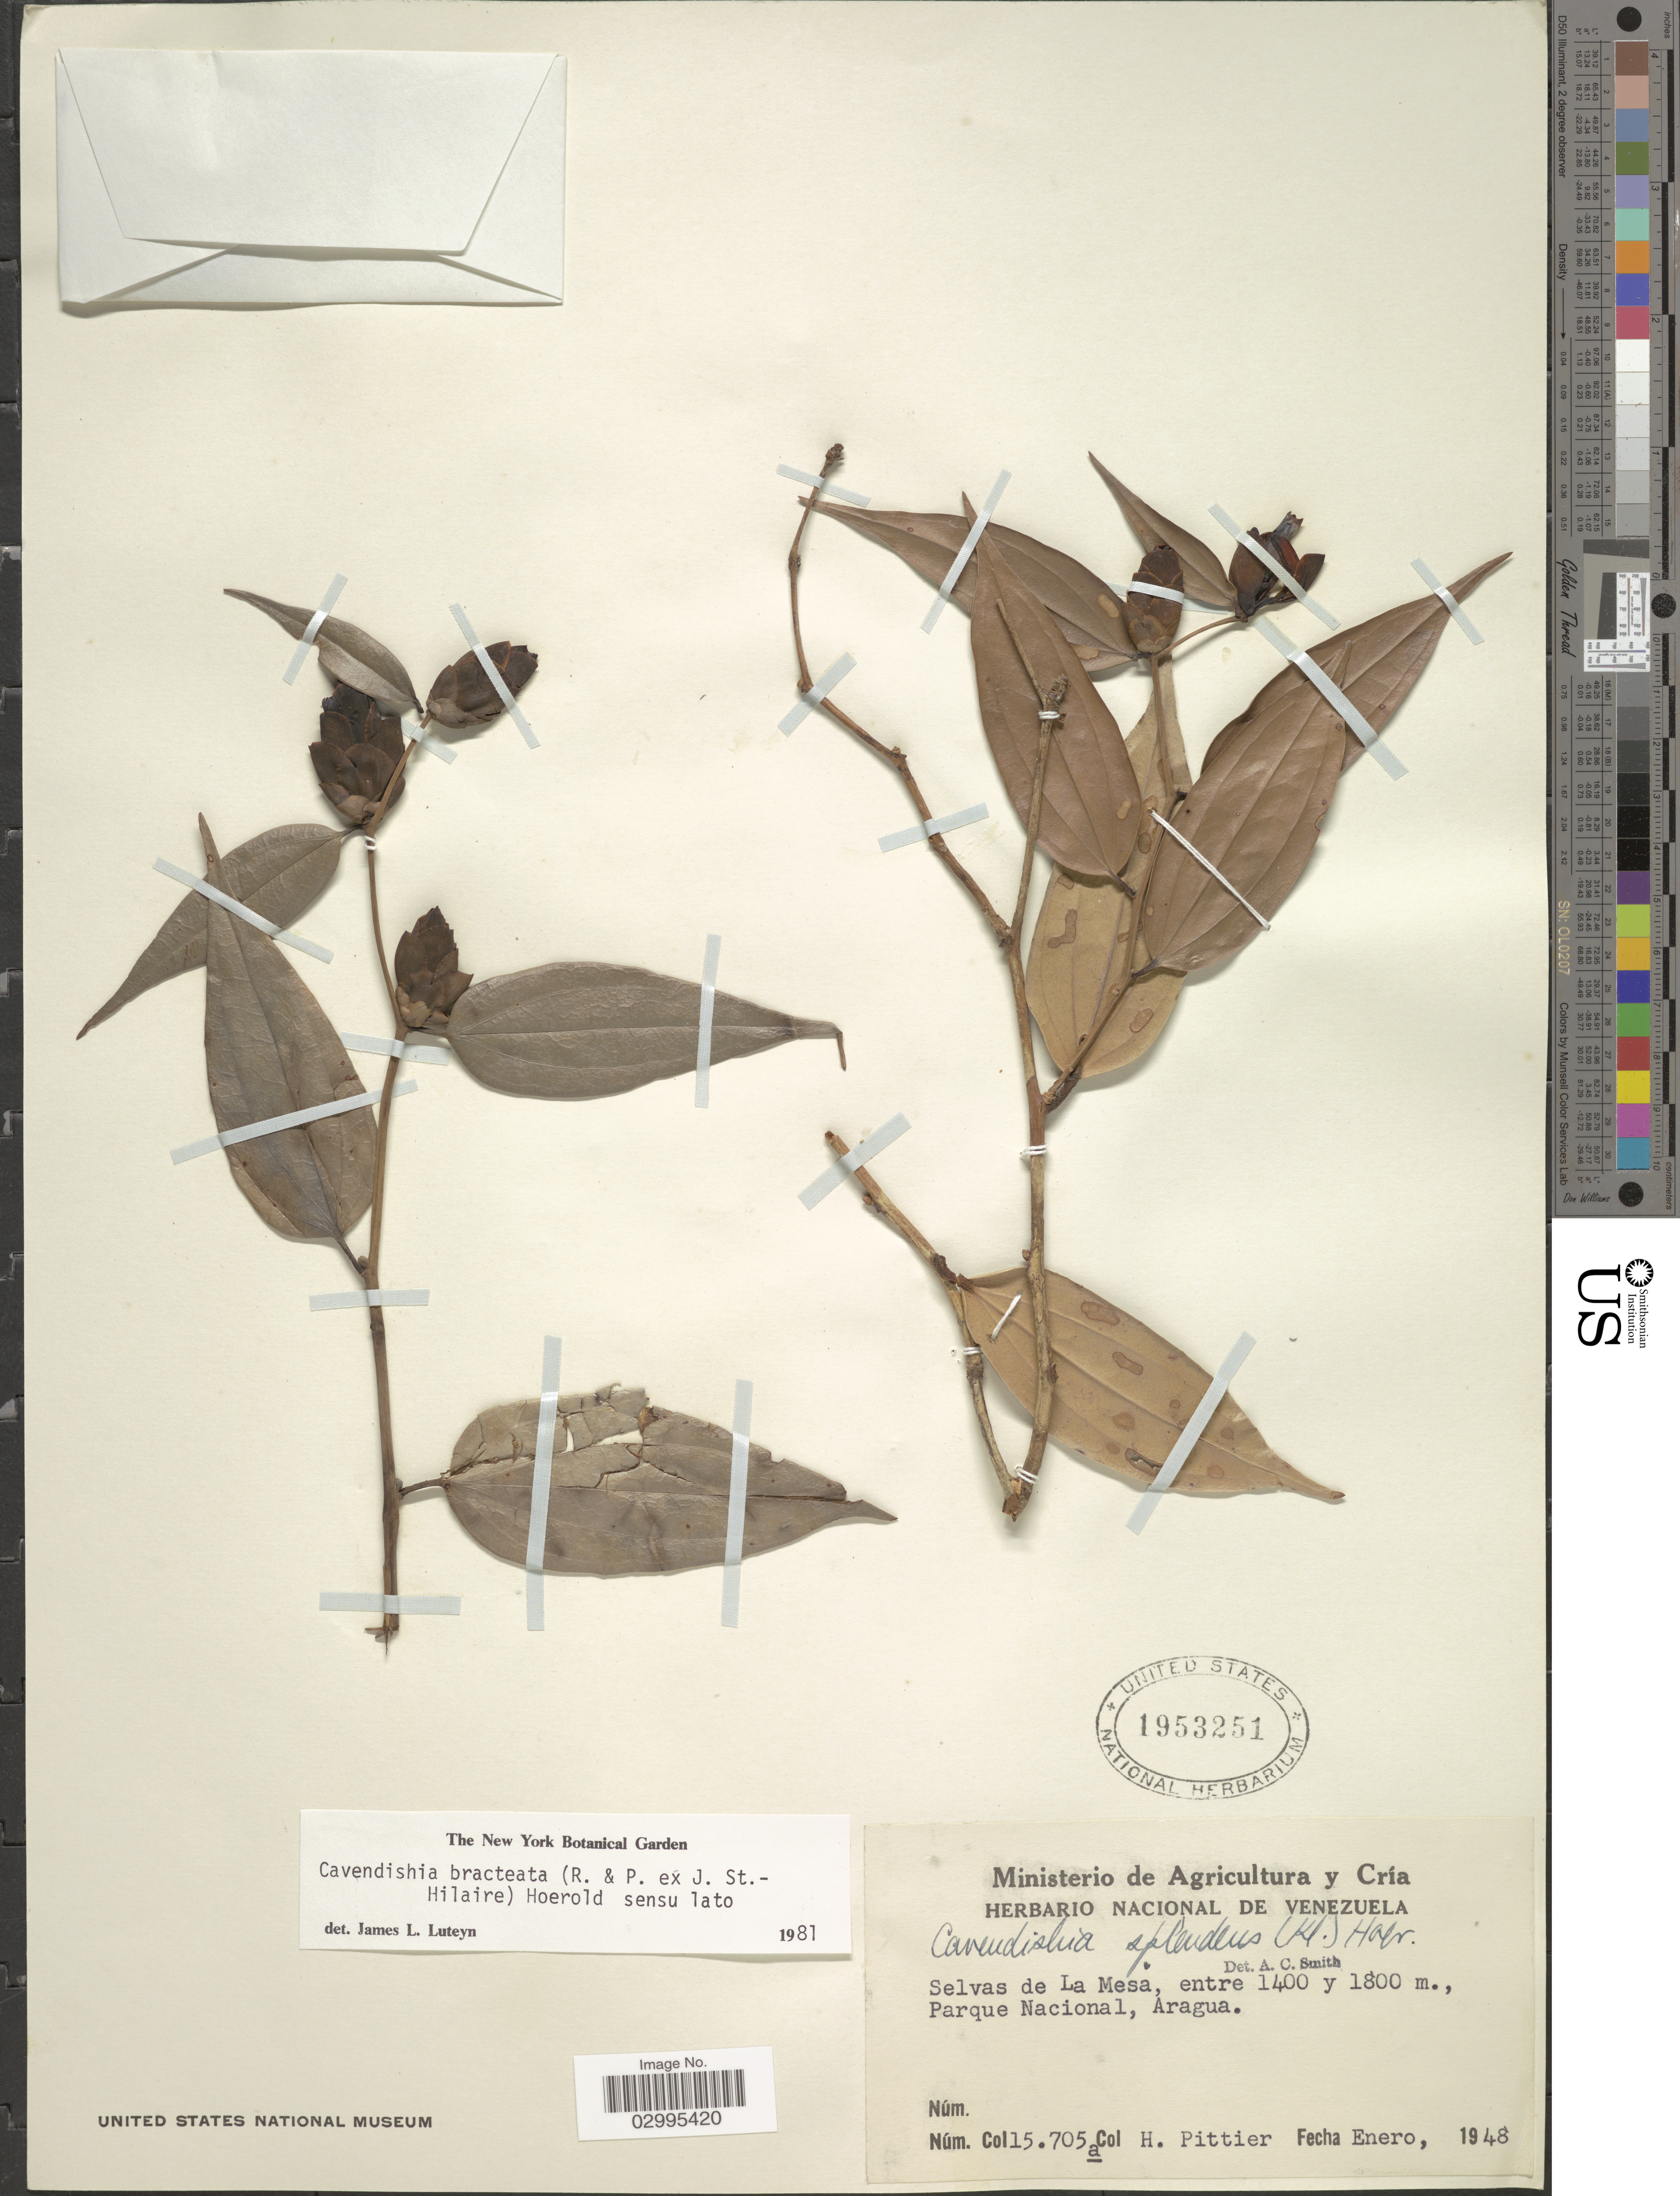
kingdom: Plantae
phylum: Tracheophyta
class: Magnoliopsida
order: Ericales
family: Ericaceae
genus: Cavendishia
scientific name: Cavendishia bracteata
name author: (Ruiz & Pav. ex J. St.-Hil.) Hoerold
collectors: H. F. Pittier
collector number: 15705a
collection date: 1948-01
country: Venezuela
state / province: Aragua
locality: Selvas de La Mesa, Parque Nacional.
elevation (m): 1400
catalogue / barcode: US 1953251